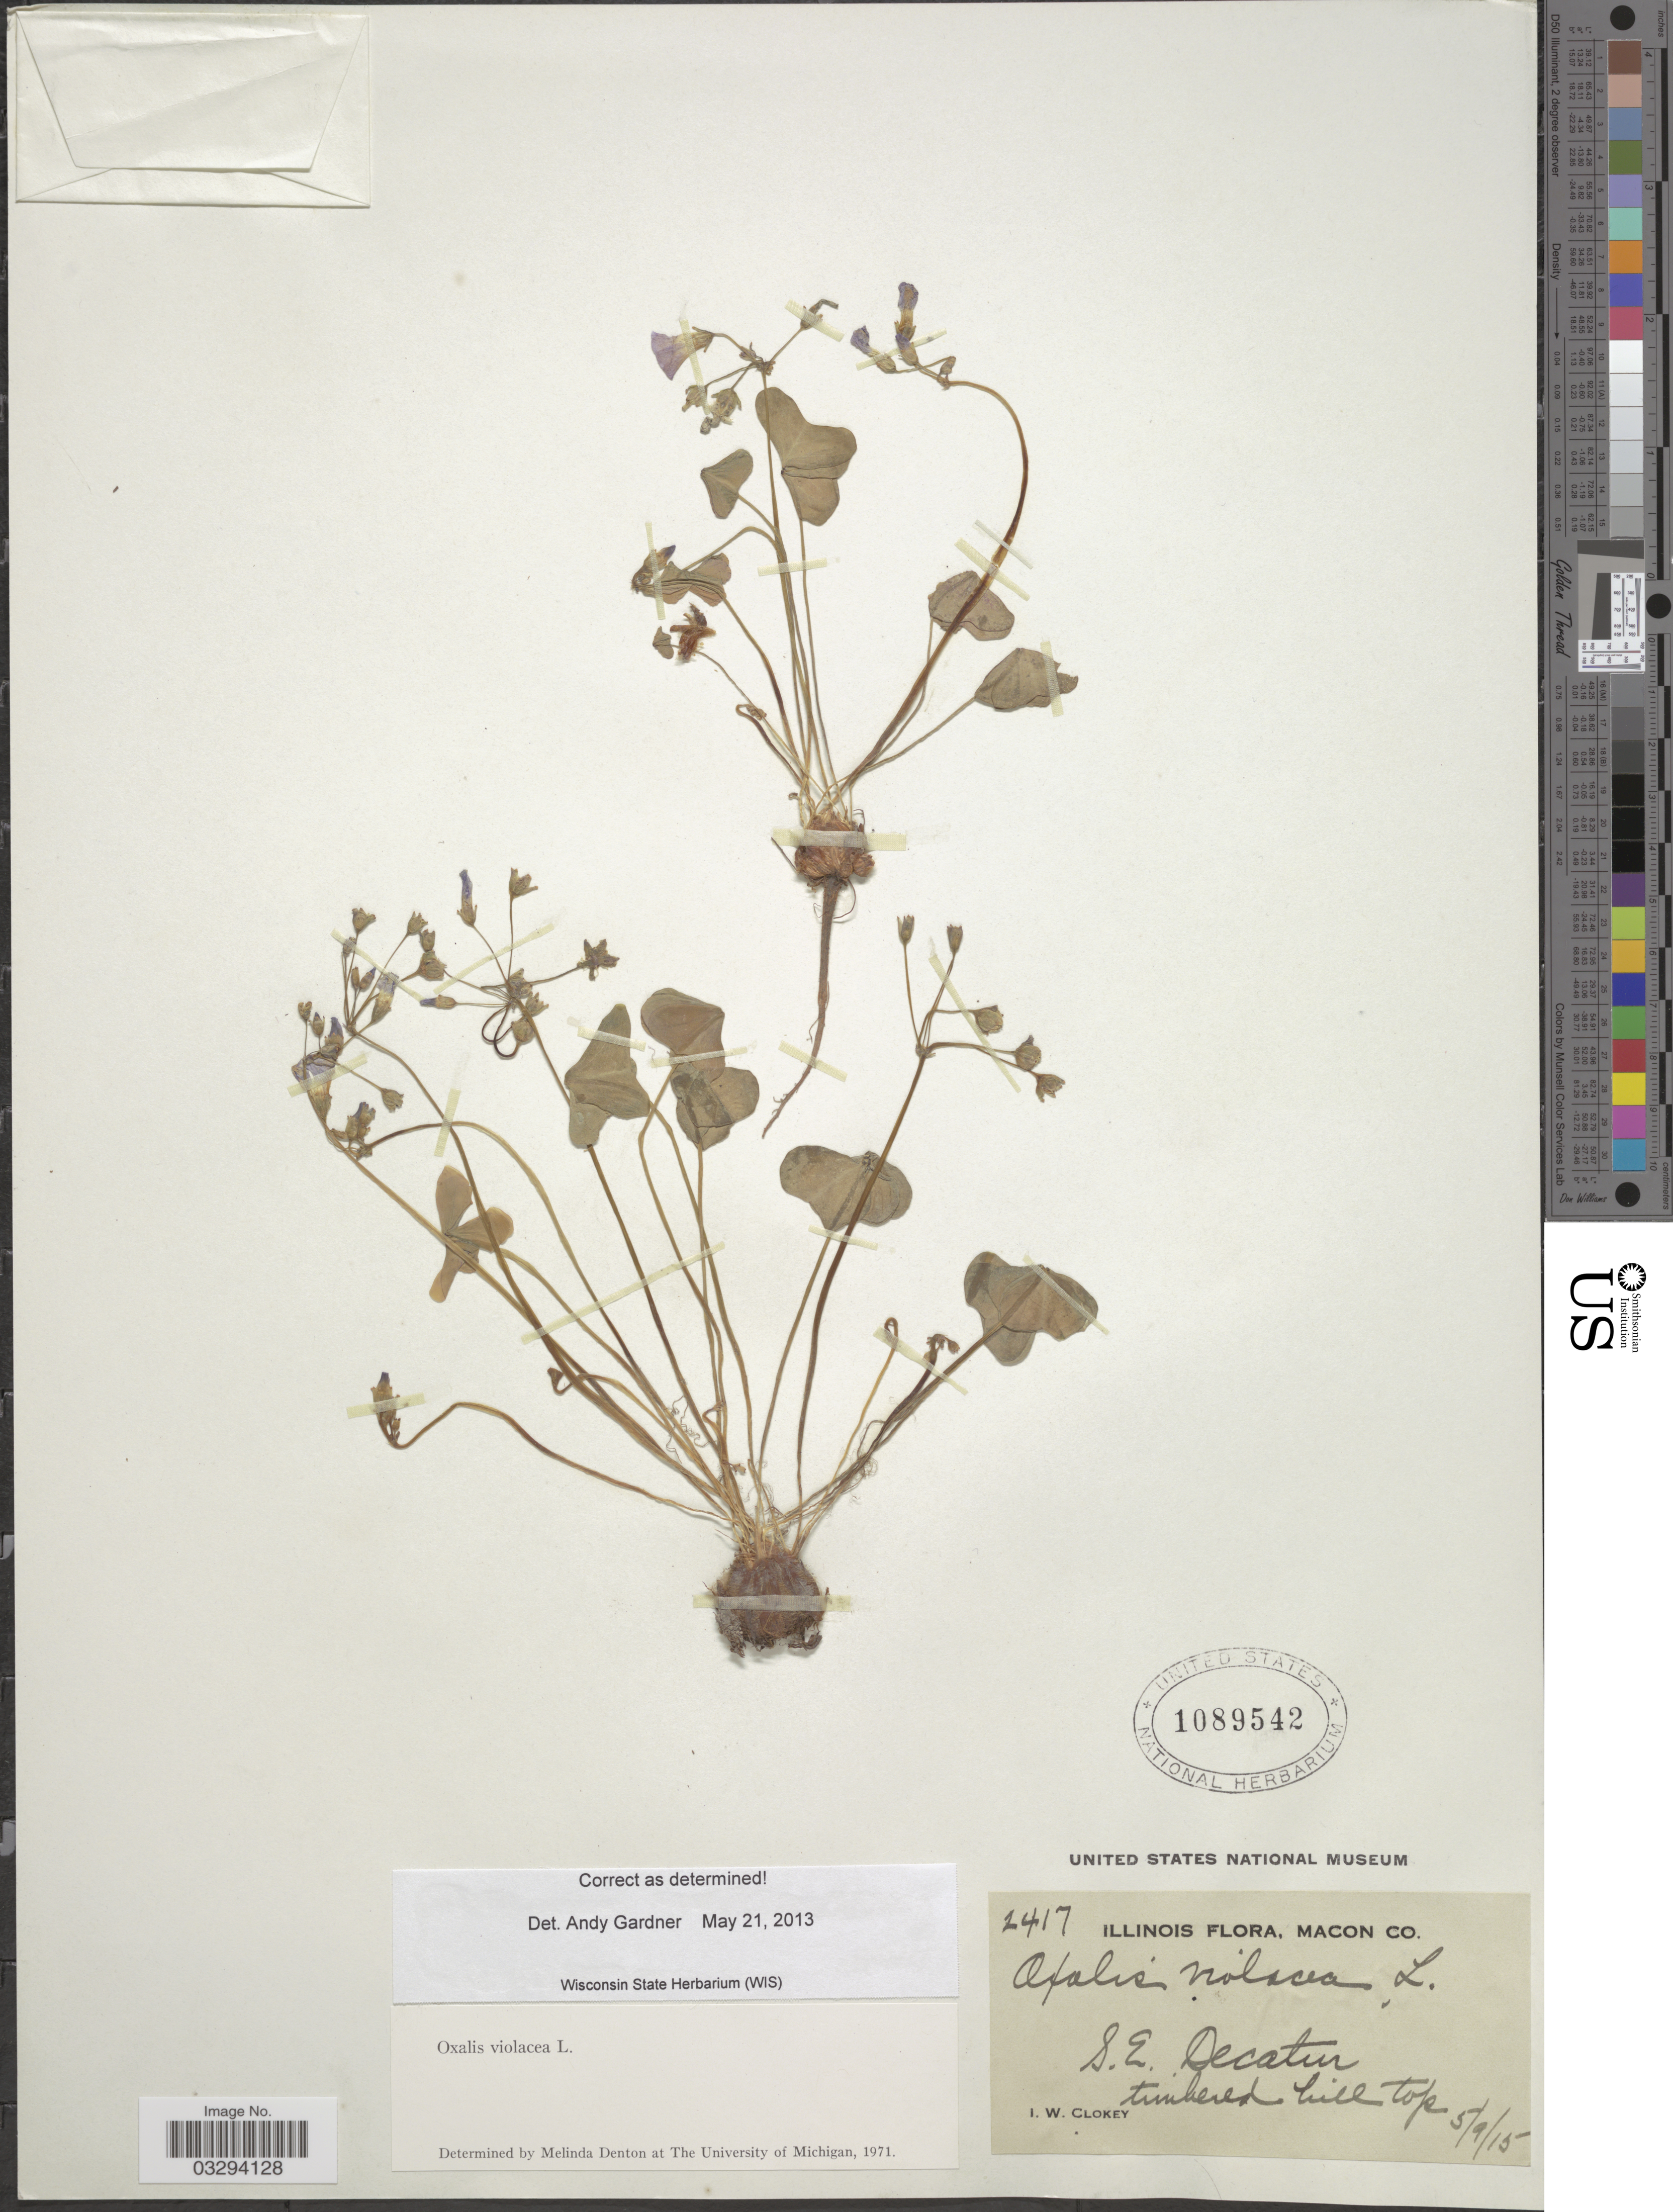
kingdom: Plantae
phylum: Tracheophyta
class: Magnoliopsida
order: Oxalidales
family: Oxalidaceae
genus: Oxalis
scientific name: Oxalis violacea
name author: L.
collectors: I. W. Clokey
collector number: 2417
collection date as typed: Transcribed d/m/y: 9/5/15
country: United States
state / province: Illinois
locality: Macon Co. S.E. Decatur.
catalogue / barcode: US 1089542